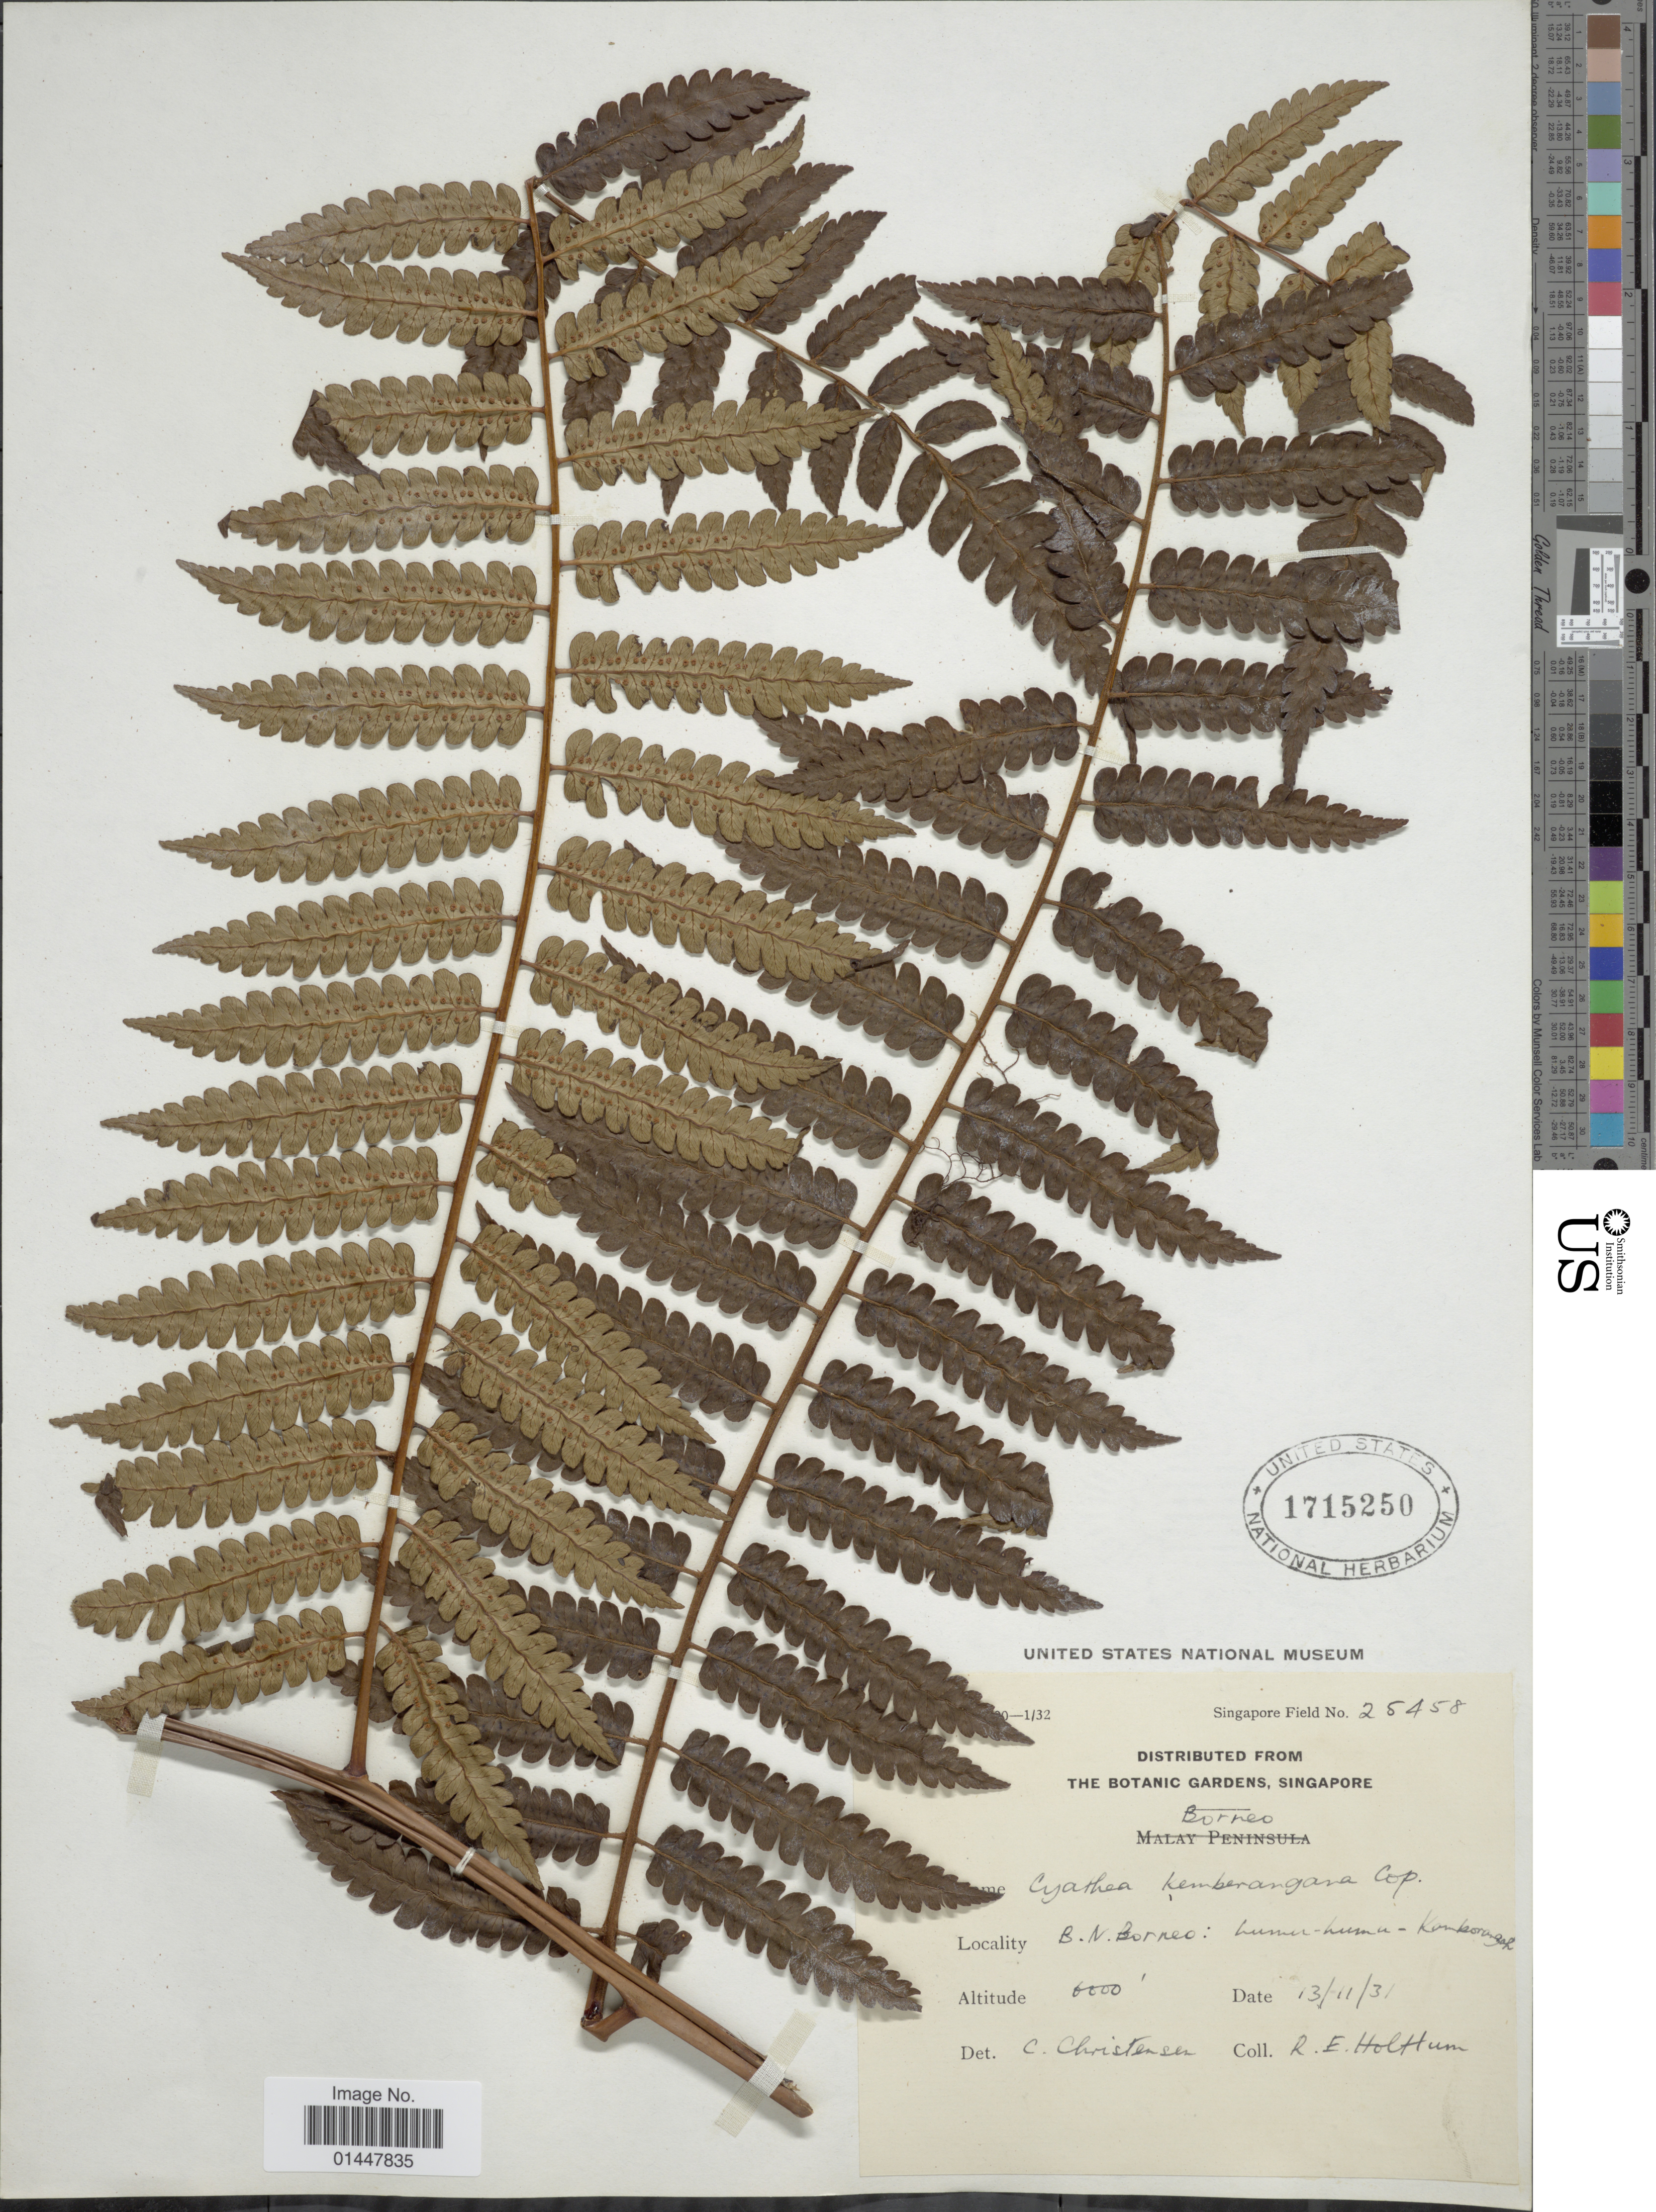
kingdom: Plantae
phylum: Tracheophyta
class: Polypodiopsida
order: Cyatheales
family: Cyatheaceae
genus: Sphaeropteris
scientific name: Sphaeropteris polypoda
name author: (Baker) R.M. Tryon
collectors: R. E. Holttum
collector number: Singapore Field 25458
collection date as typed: Transcribed d/m/y: 13/11/31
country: Malaysia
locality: B. N. Borneo, Lumu-Lumu-Komboragah [interpreted]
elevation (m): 1829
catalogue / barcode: US 1715250